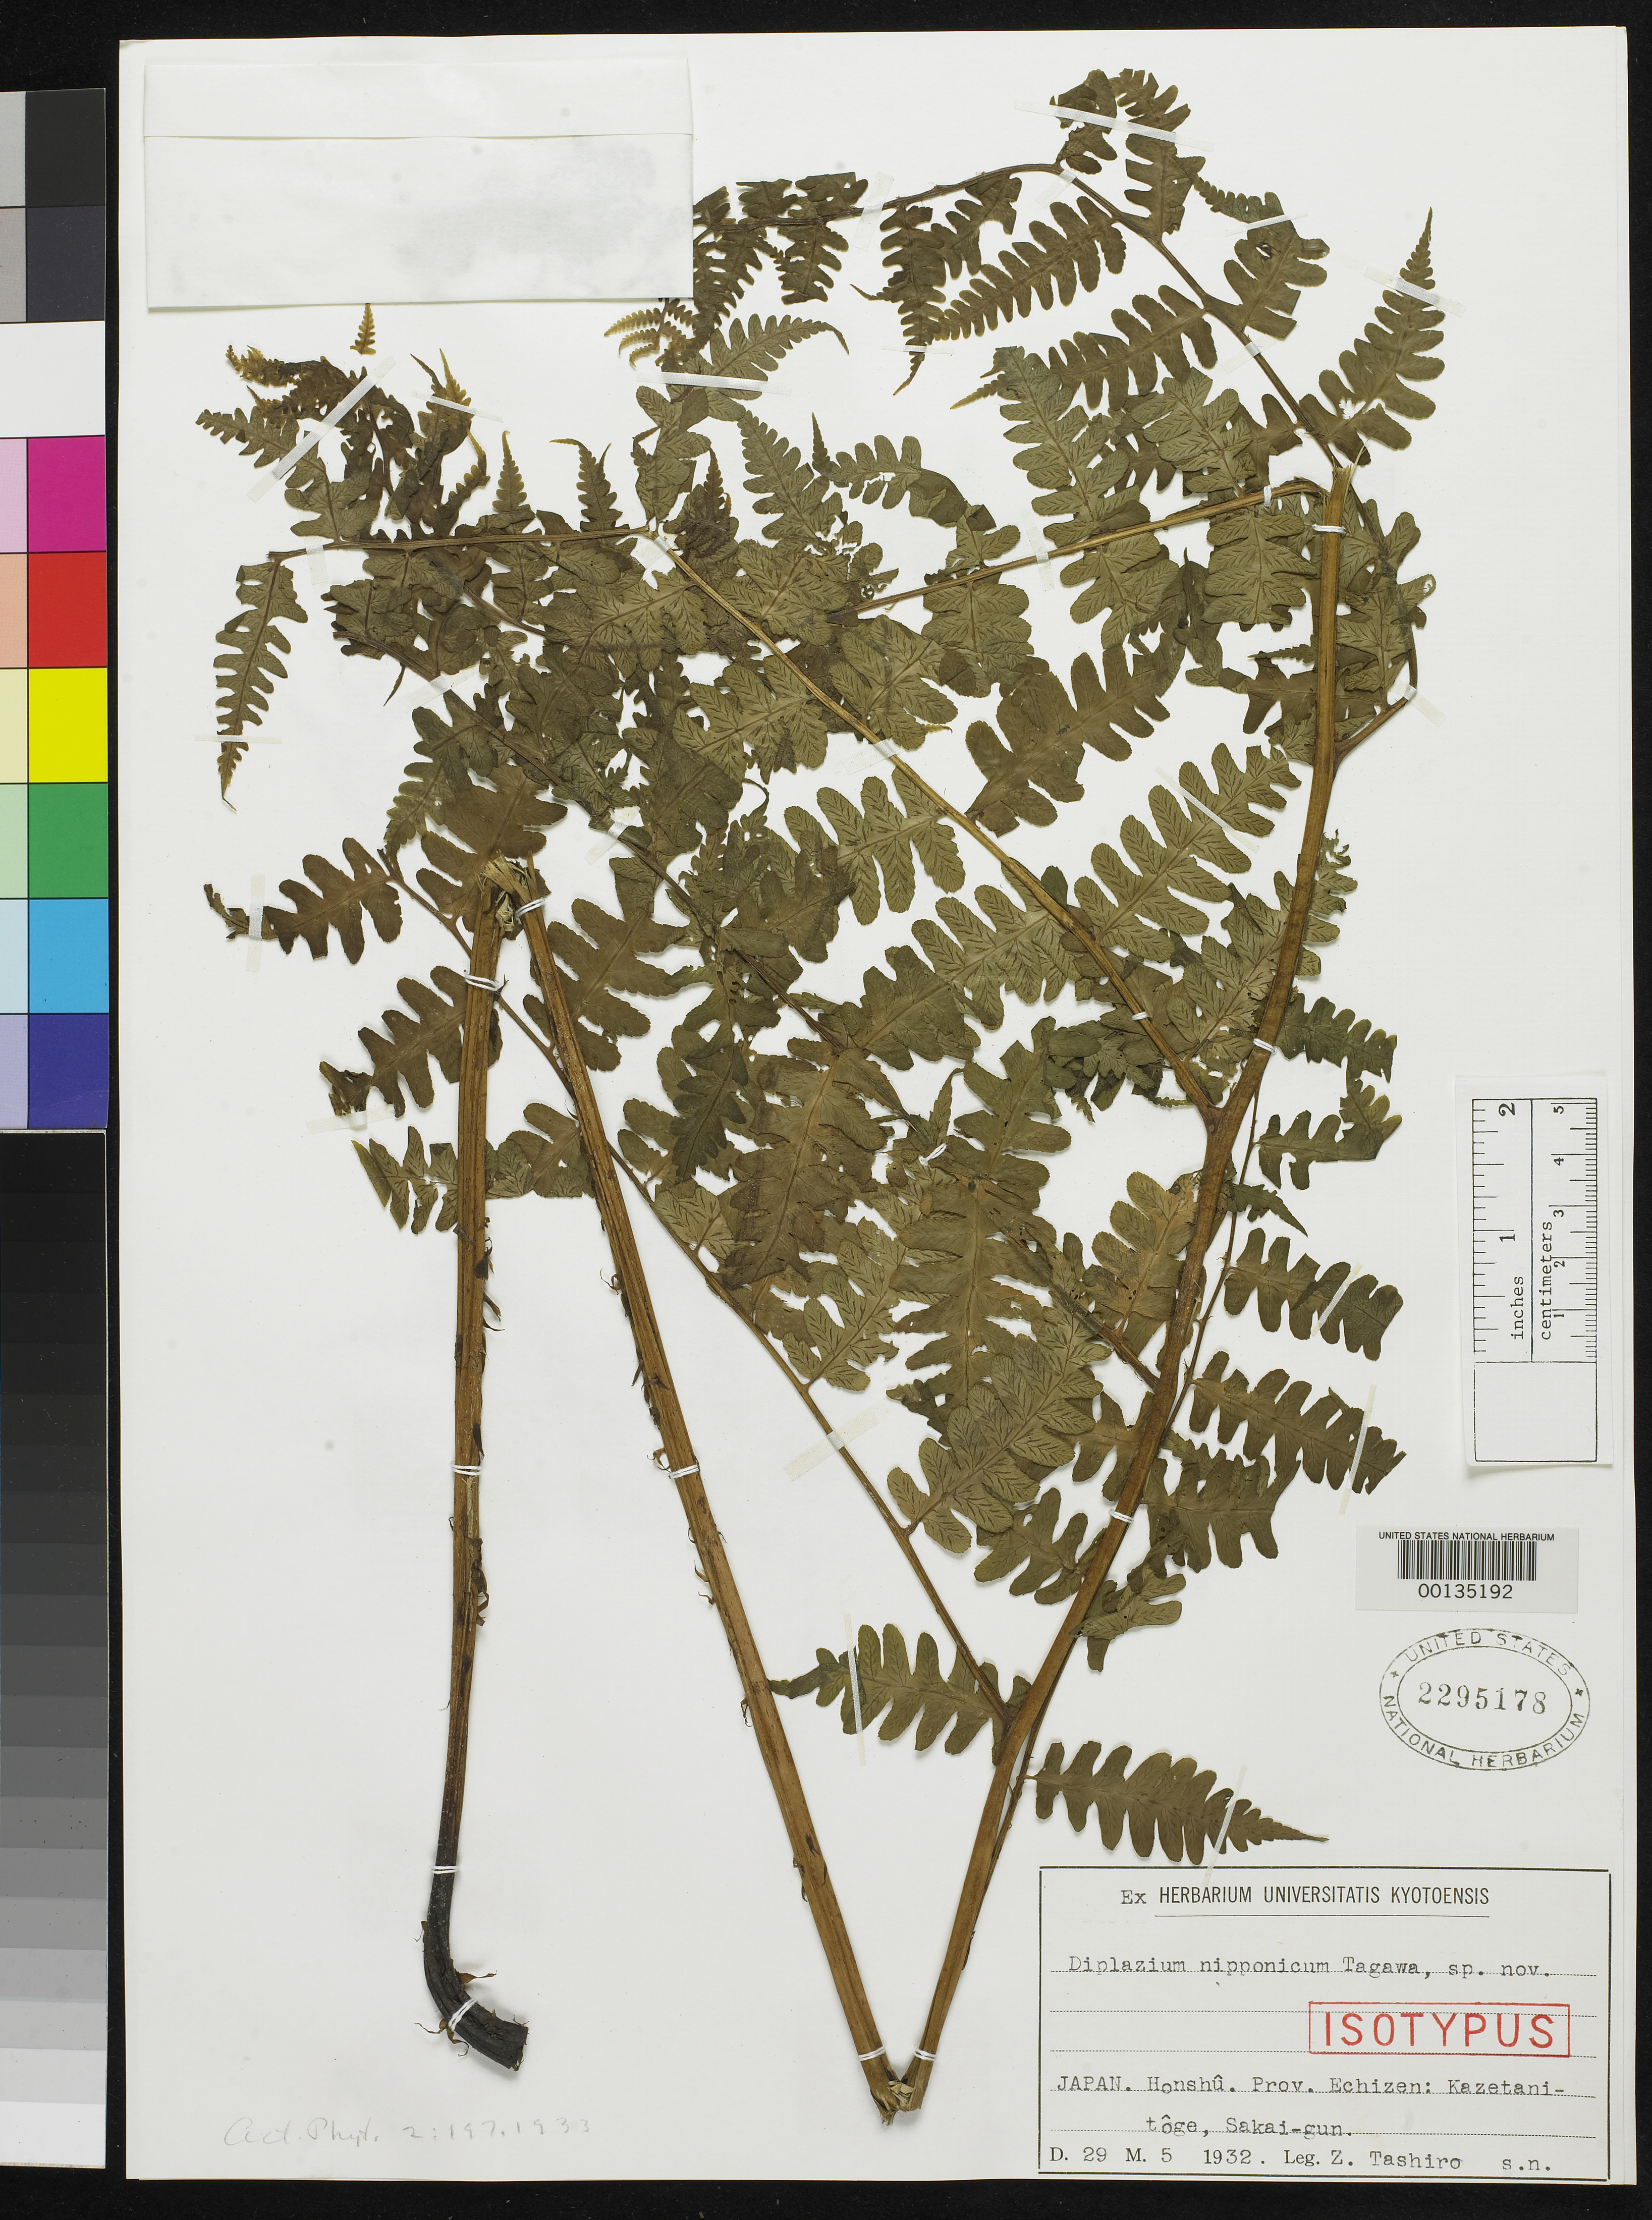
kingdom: Plantae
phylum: Tracheophyta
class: Polypodiopsida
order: Polypodiales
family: Athyriaceae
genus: Diplazium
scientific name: Diplazium nipponicum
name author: Tagawa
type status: Isotype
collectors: -. Tashiro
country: Japan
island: Honshu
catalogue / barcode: US 2295178